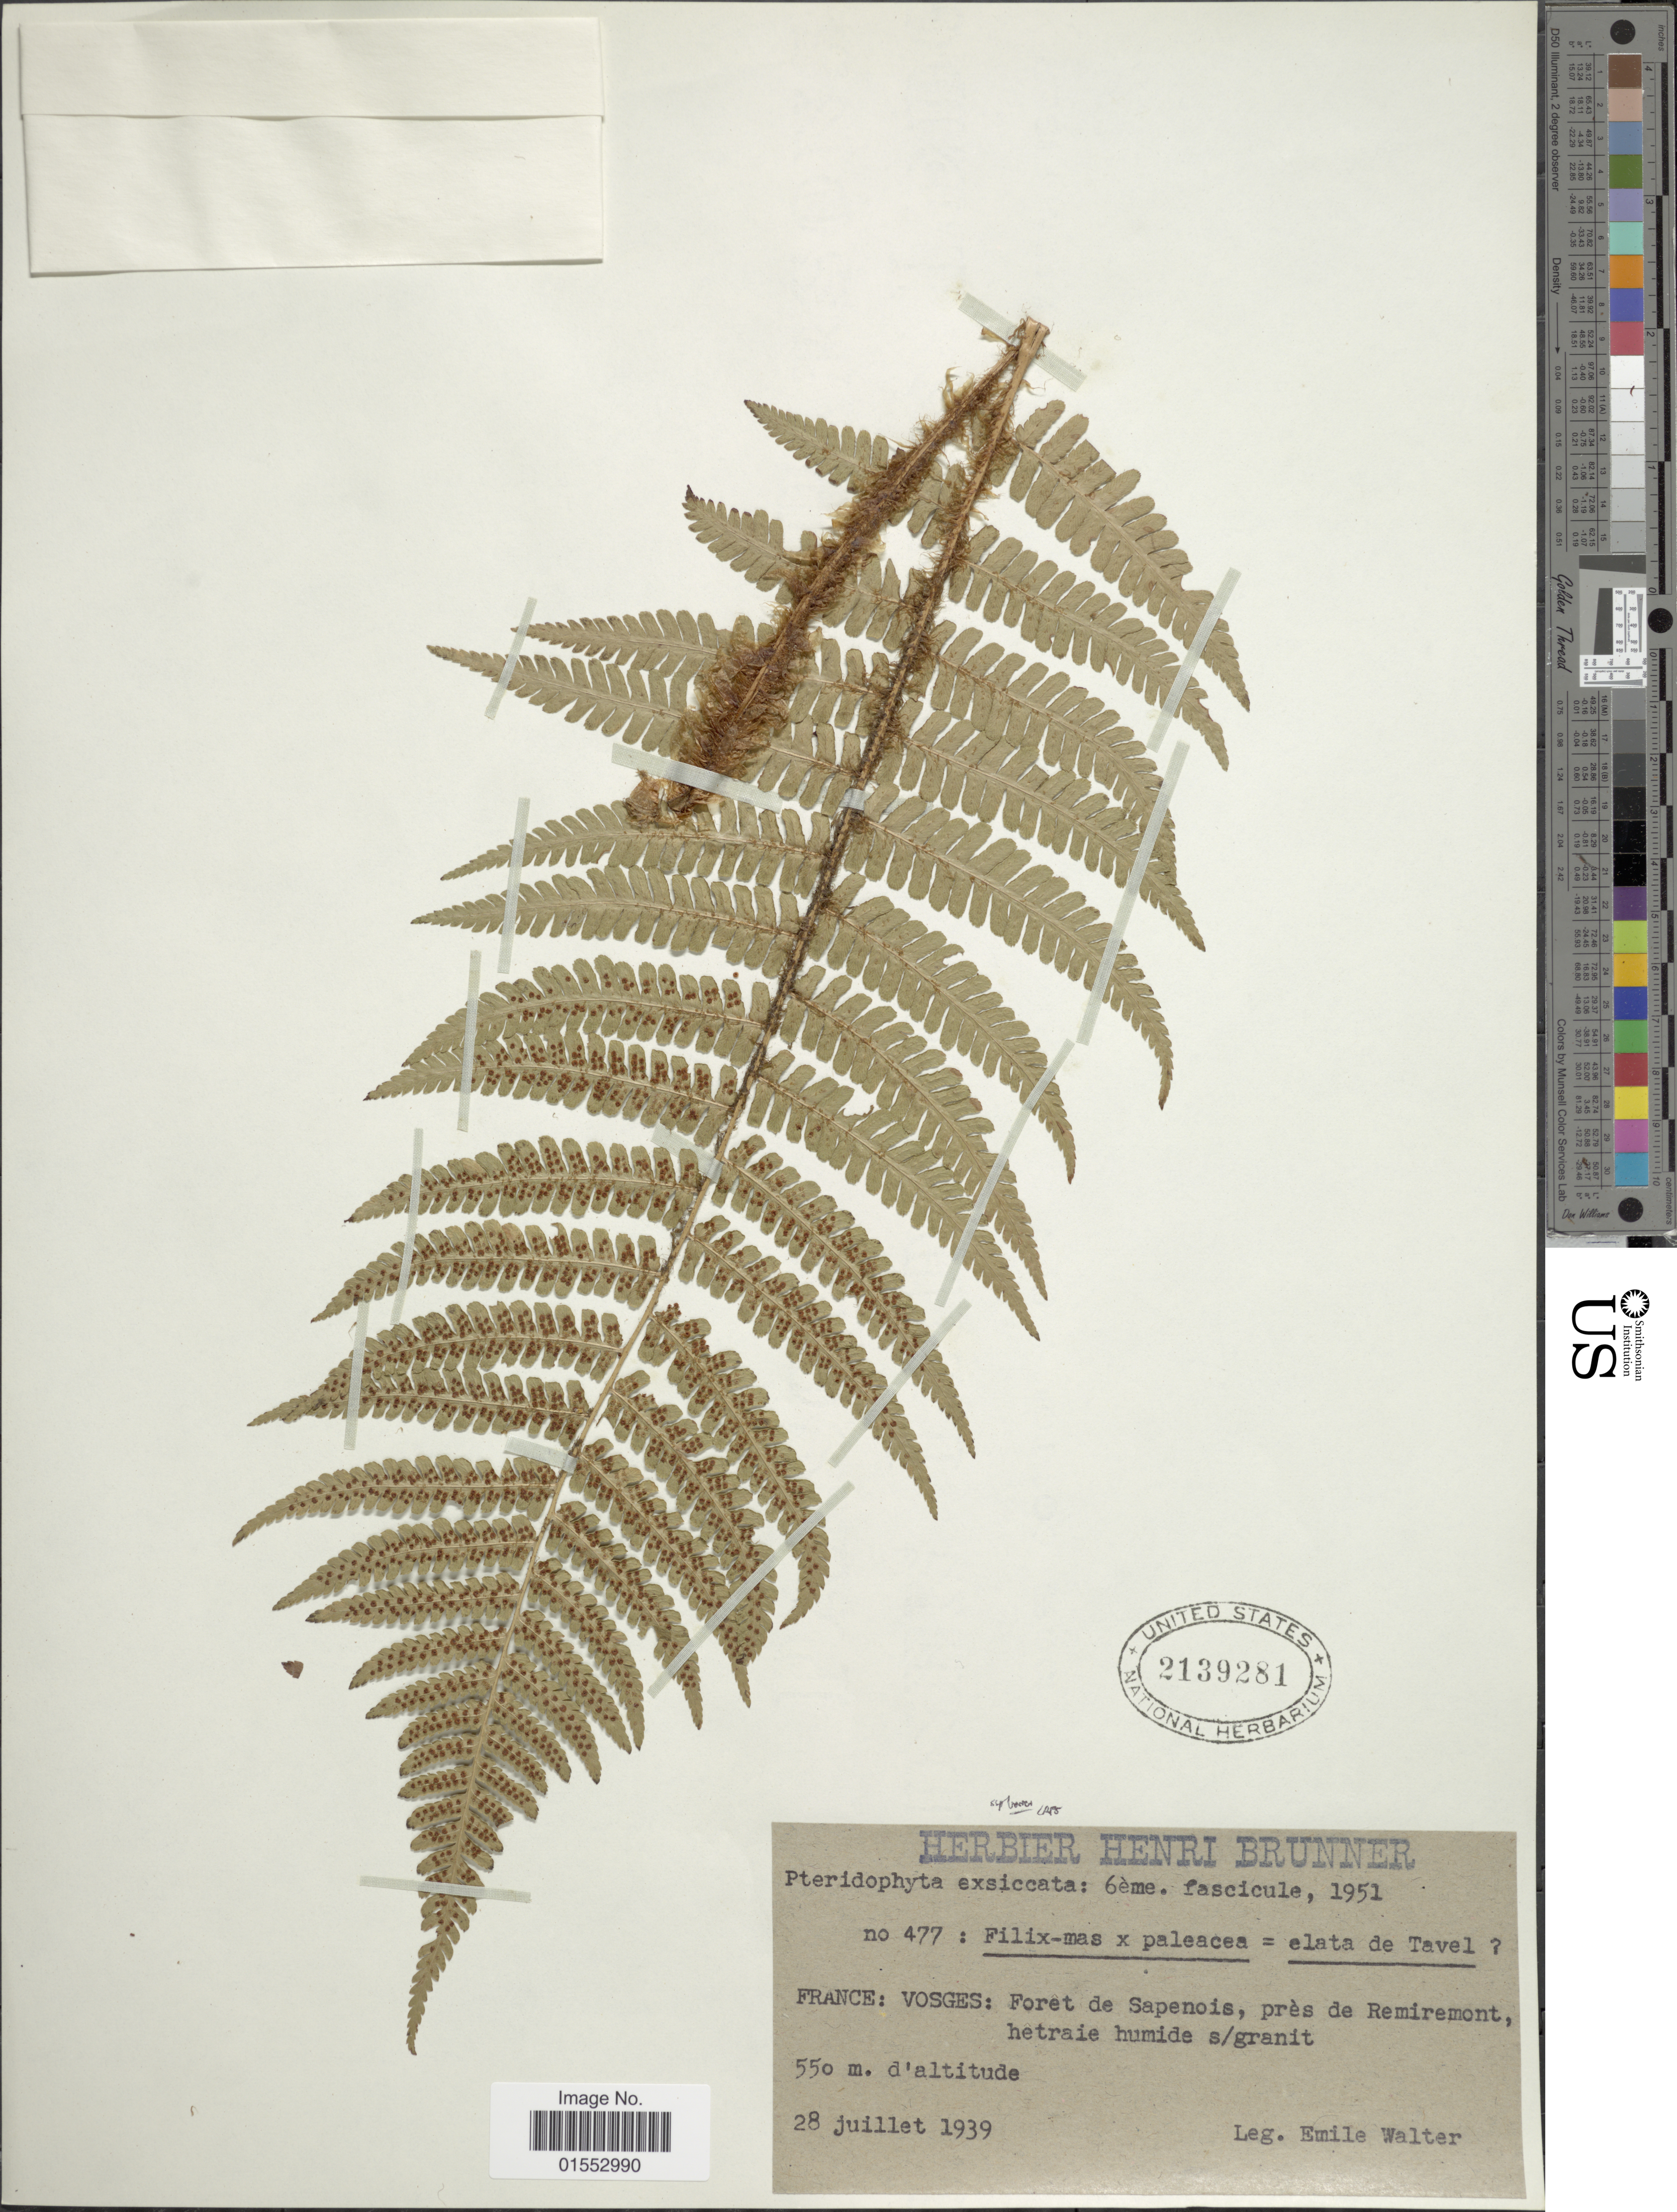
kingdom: Plantae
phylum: Tracheophyta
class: Polypodiopsida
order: Polypodiales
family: Dryopteridaceae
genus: Dryopteris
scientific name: Dryopteris affinis subsp. borreri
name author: (Newman) Fraser-Jenk.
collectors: E. Walter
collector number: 9477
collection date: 1939-07-28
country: France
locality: Vosges: Foret de Sapenois, pres de Remiremont, hertaie humide s/granit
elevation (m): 550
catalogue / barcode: US 2139281